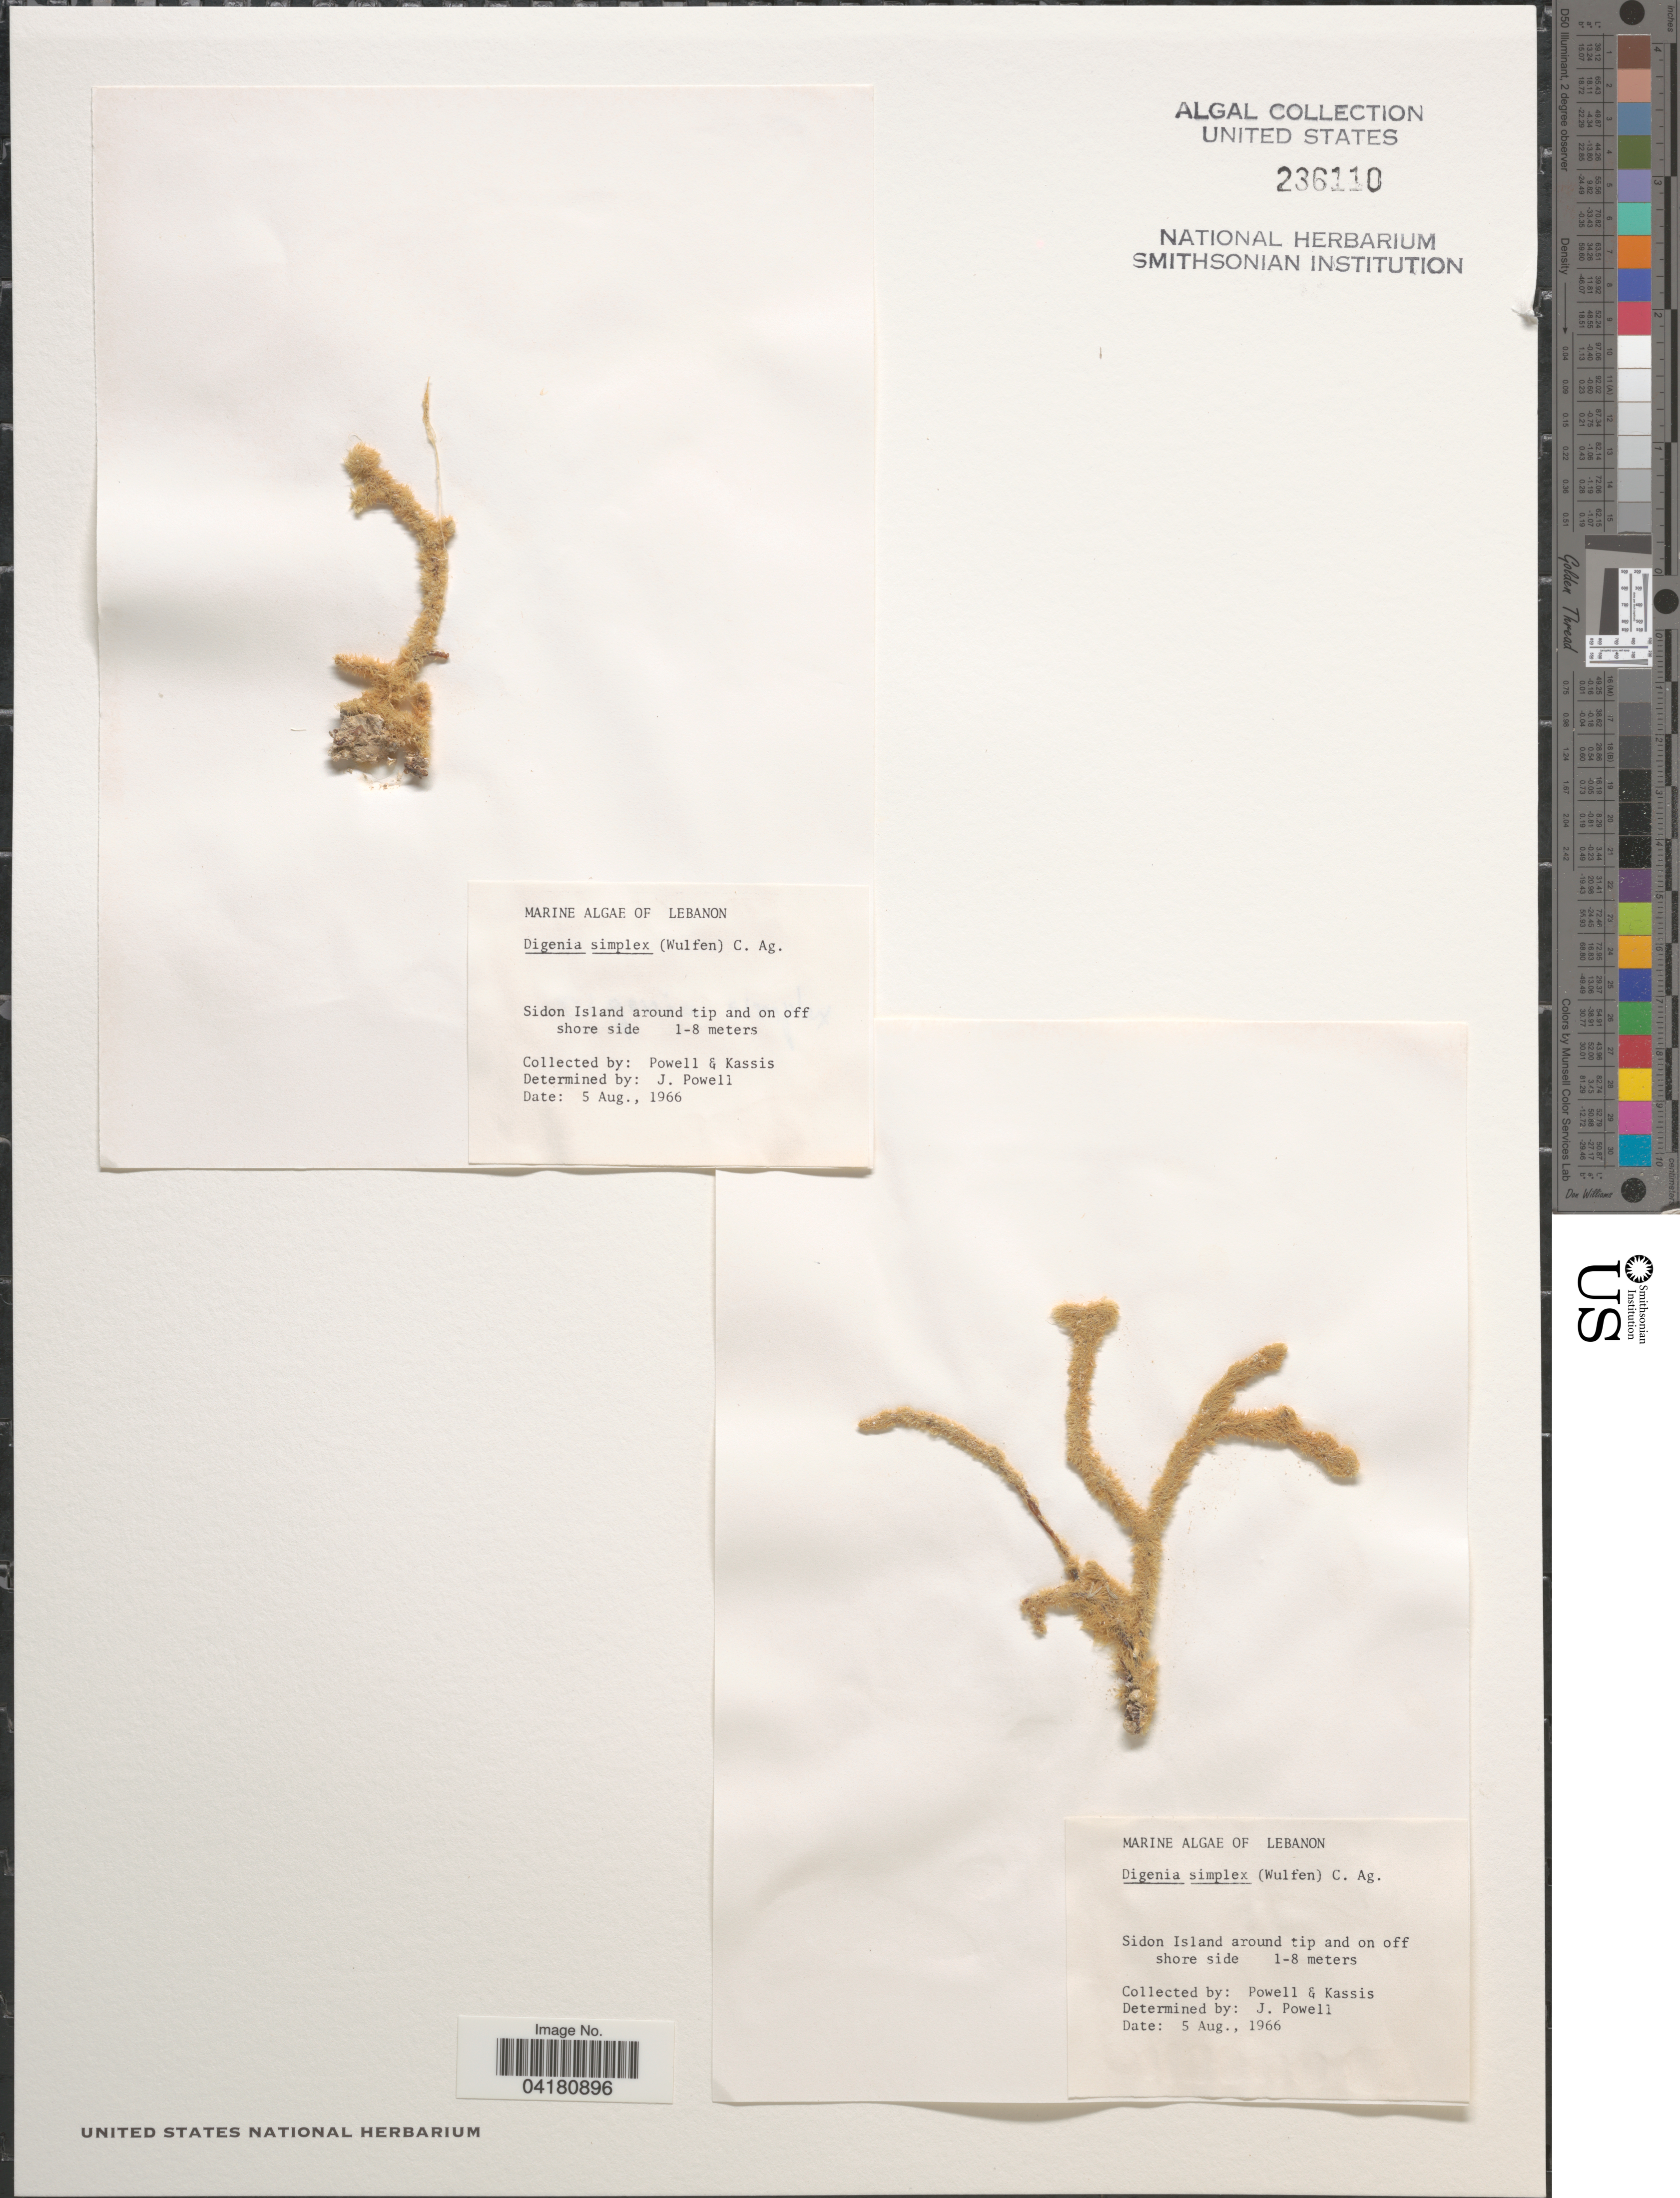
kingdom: Plantae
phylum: Rhodophyta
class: Florideophyceae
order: Ceramiales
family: Rhodomelaceae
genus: Digenea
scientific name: Digenea simplex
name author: (Wulfen) C. Agardh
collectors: -. Powell & Kassis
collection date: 1966-08-05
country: Lebanon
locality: Sidon Island around tip and on off shore side 1-8 meters.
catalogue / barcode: US 236110